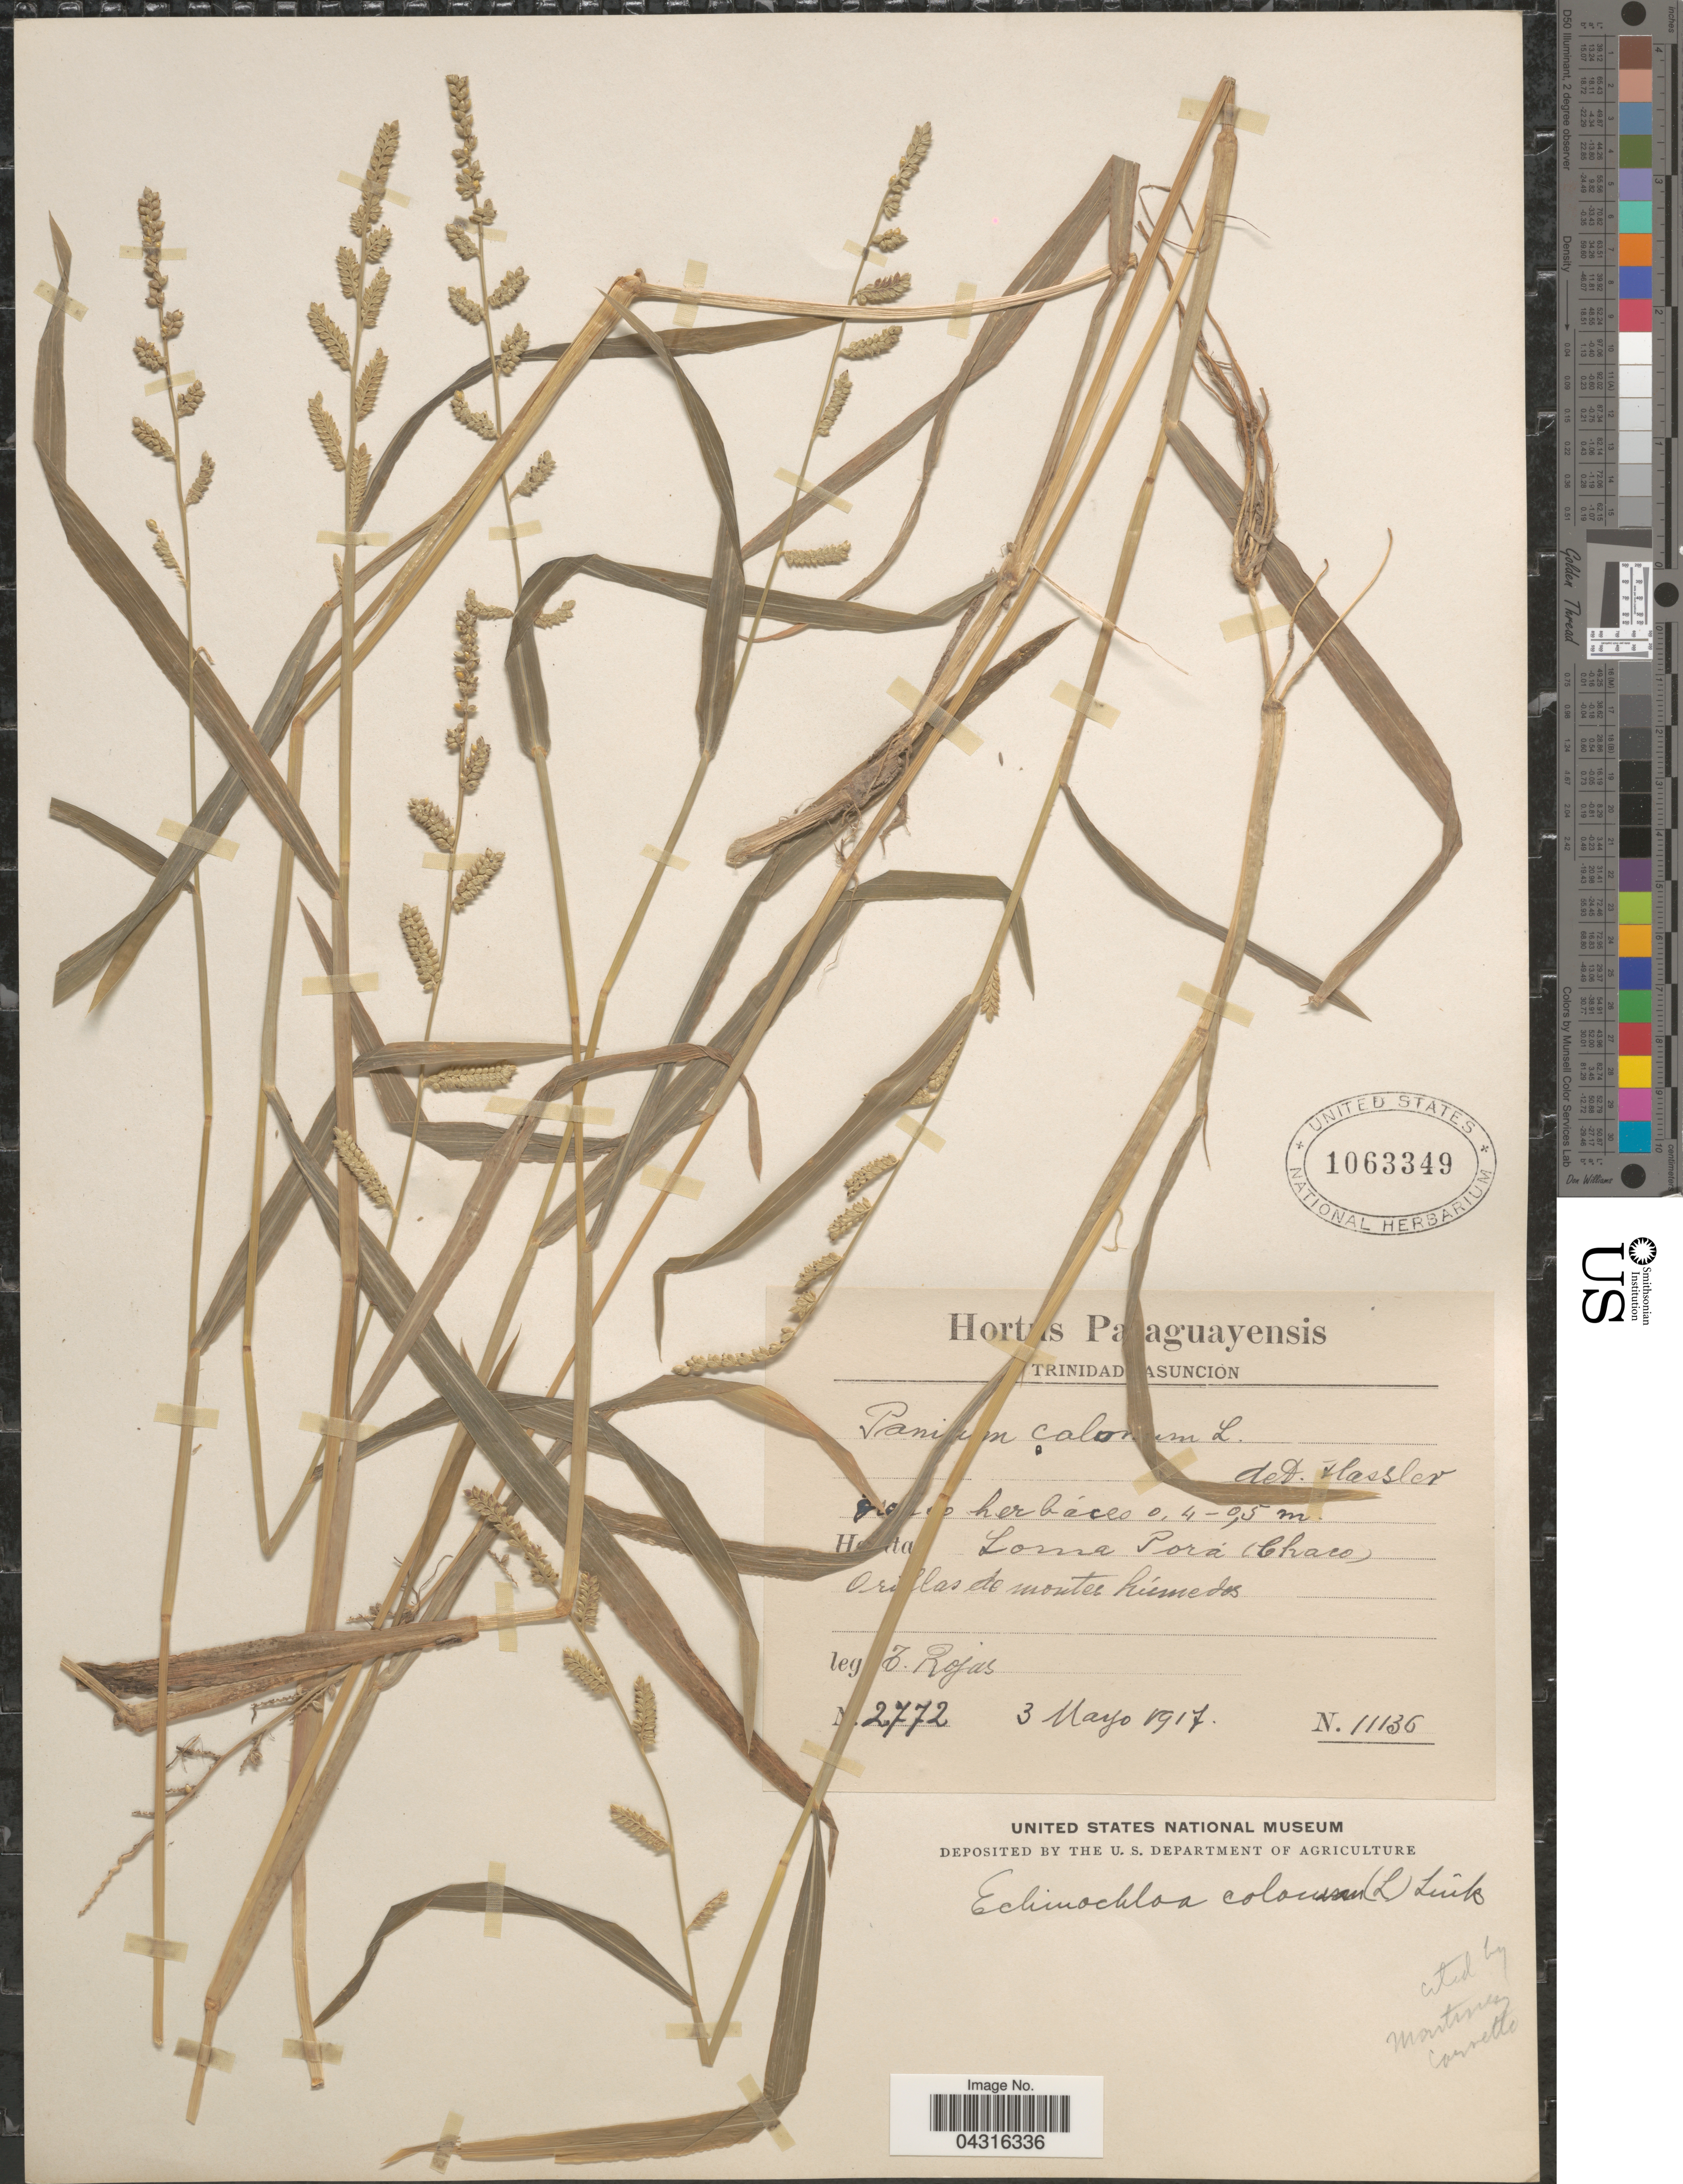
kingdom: Plantae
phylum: Tracheophyta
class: Liliopsida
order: Poales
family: Poaceae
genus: Echinochloa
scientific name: Echinochloa colona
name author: (L.) Link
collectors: T. Rojas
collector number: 2772/11136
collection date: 1917-05-03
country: Paraguay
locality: Loma Porá (Chaco).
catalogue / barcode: US 1063349